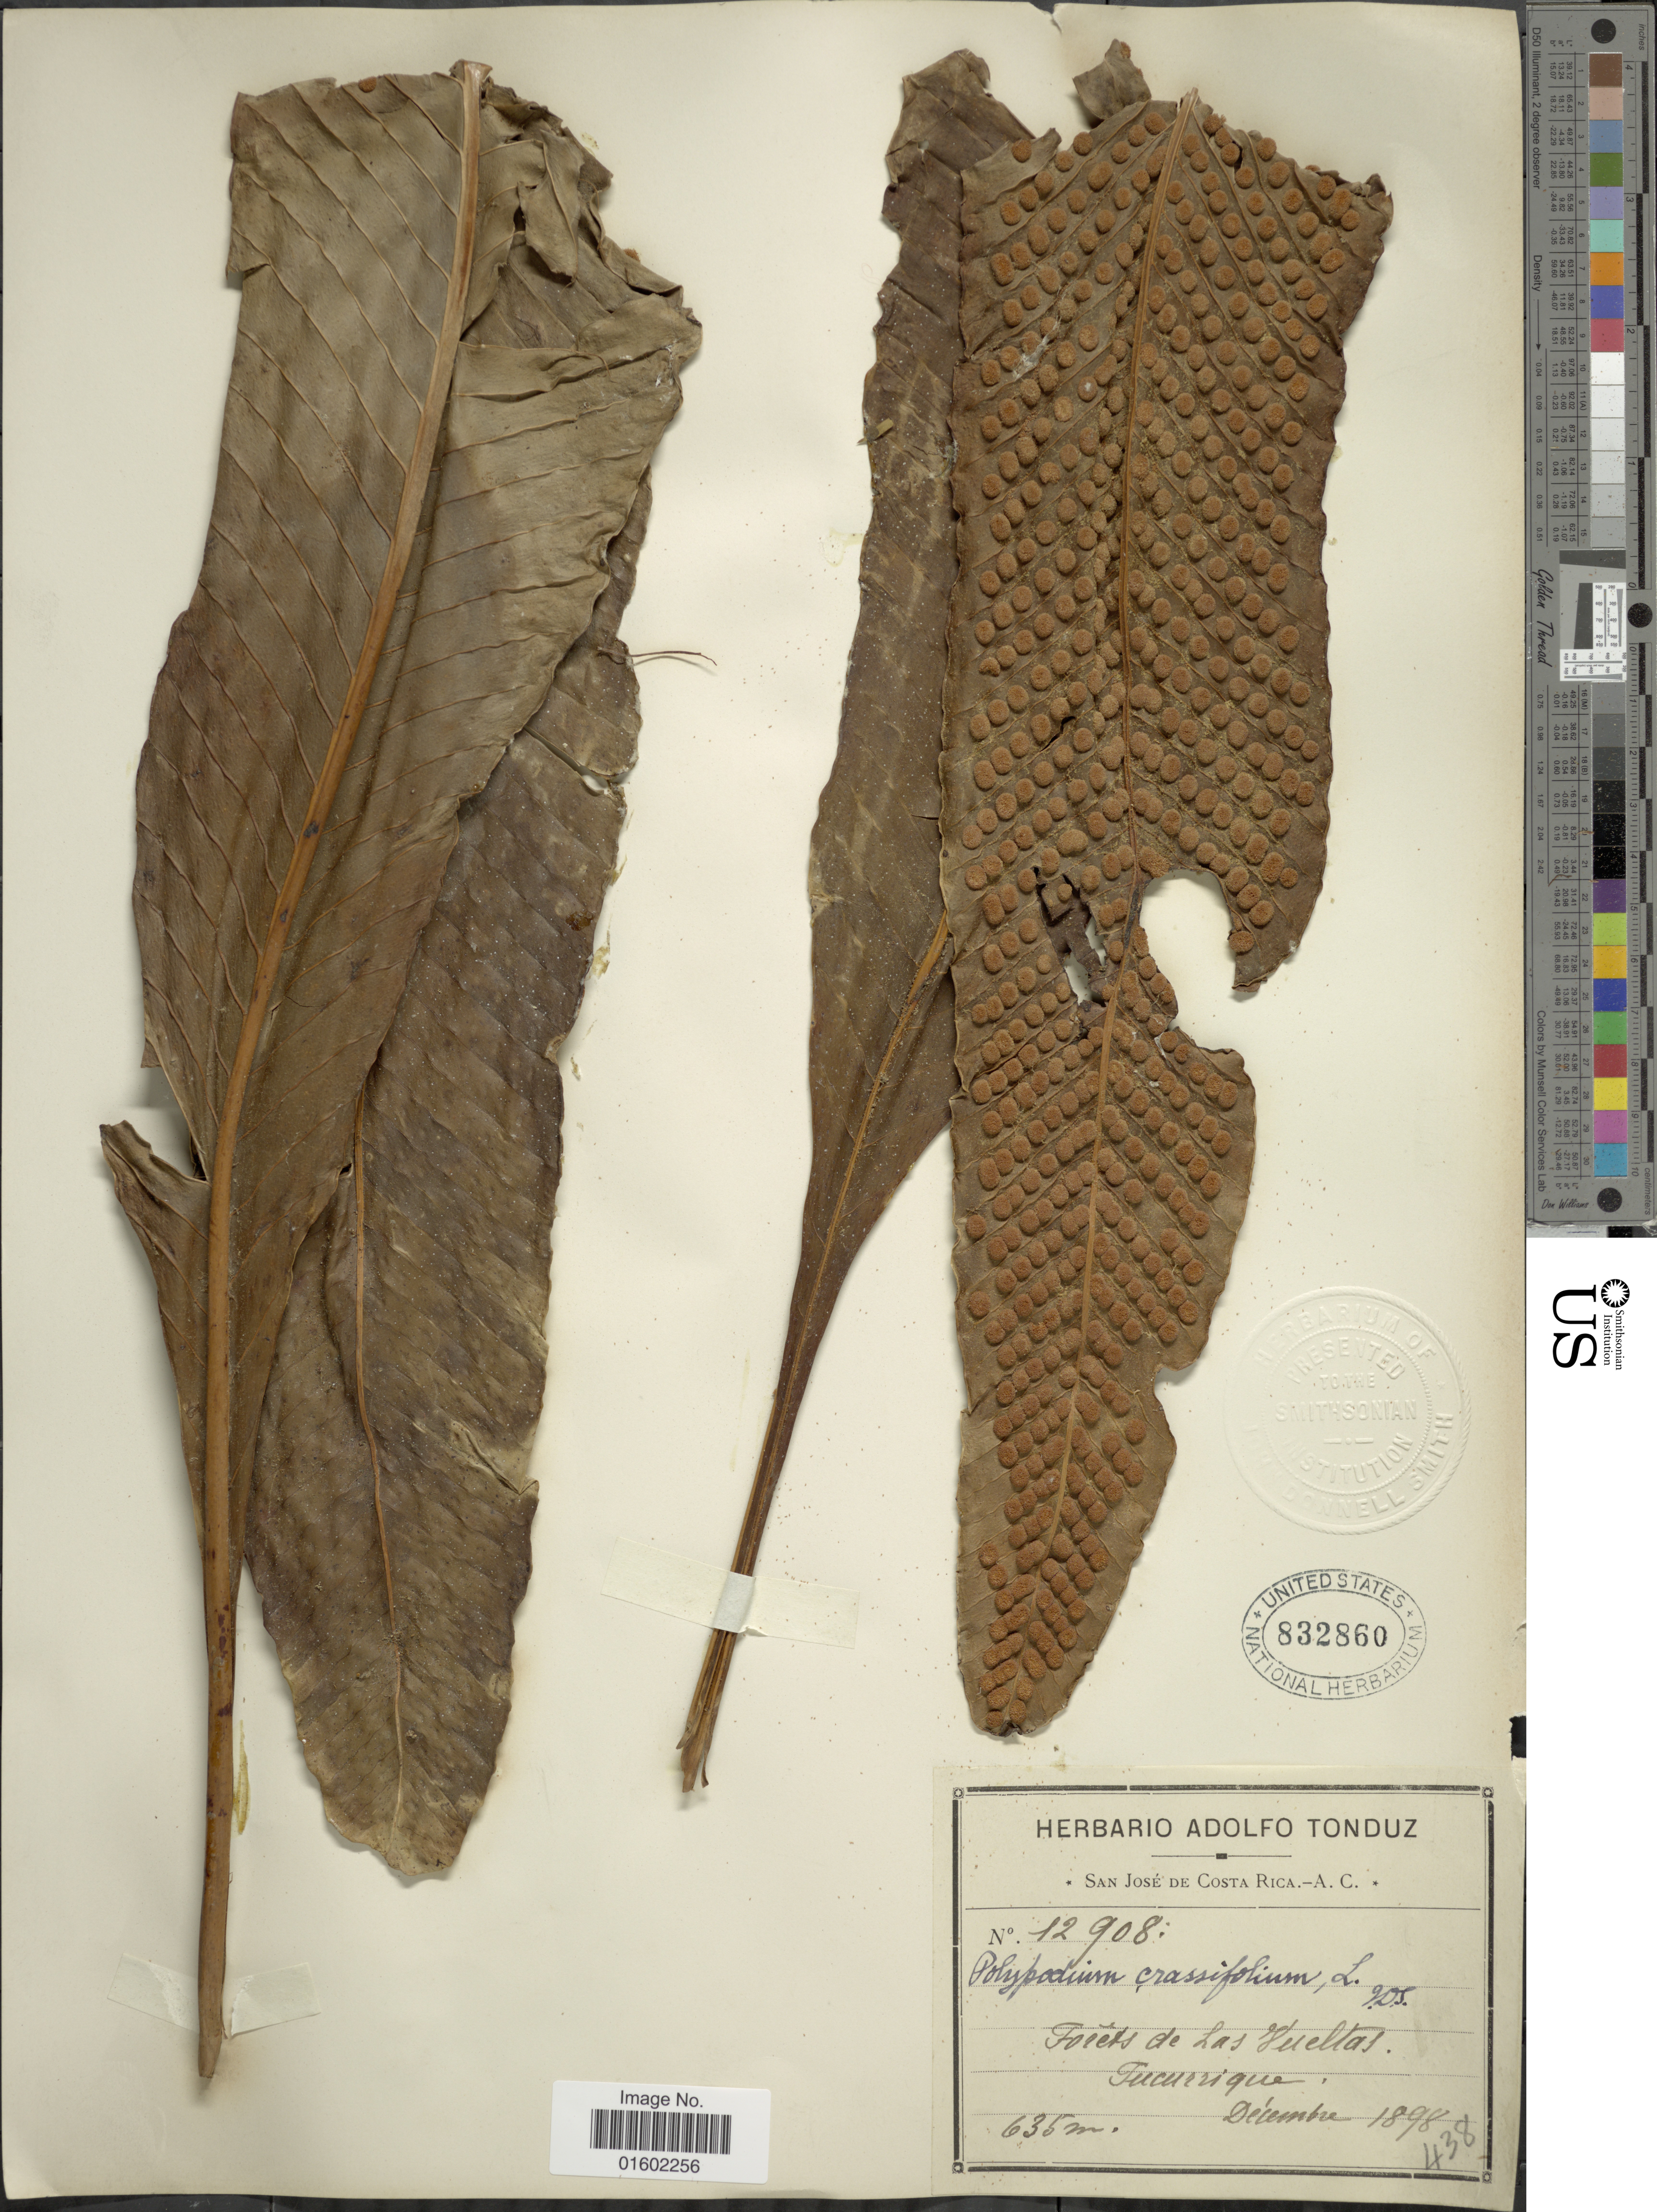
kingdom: Plantae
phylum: Tracheophyta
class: Polypodiopsida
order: Polypodiales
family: Polypodiaceae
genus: Niphidium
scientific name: Niphidium crassifolium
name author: (L.) Lellinger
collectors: ex Herb. Adolfo Tonduz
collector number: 12908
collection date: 1898-12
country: Costa Rica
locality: Forêts de las Vueltas, Tucurrique.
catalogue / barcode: US 832860